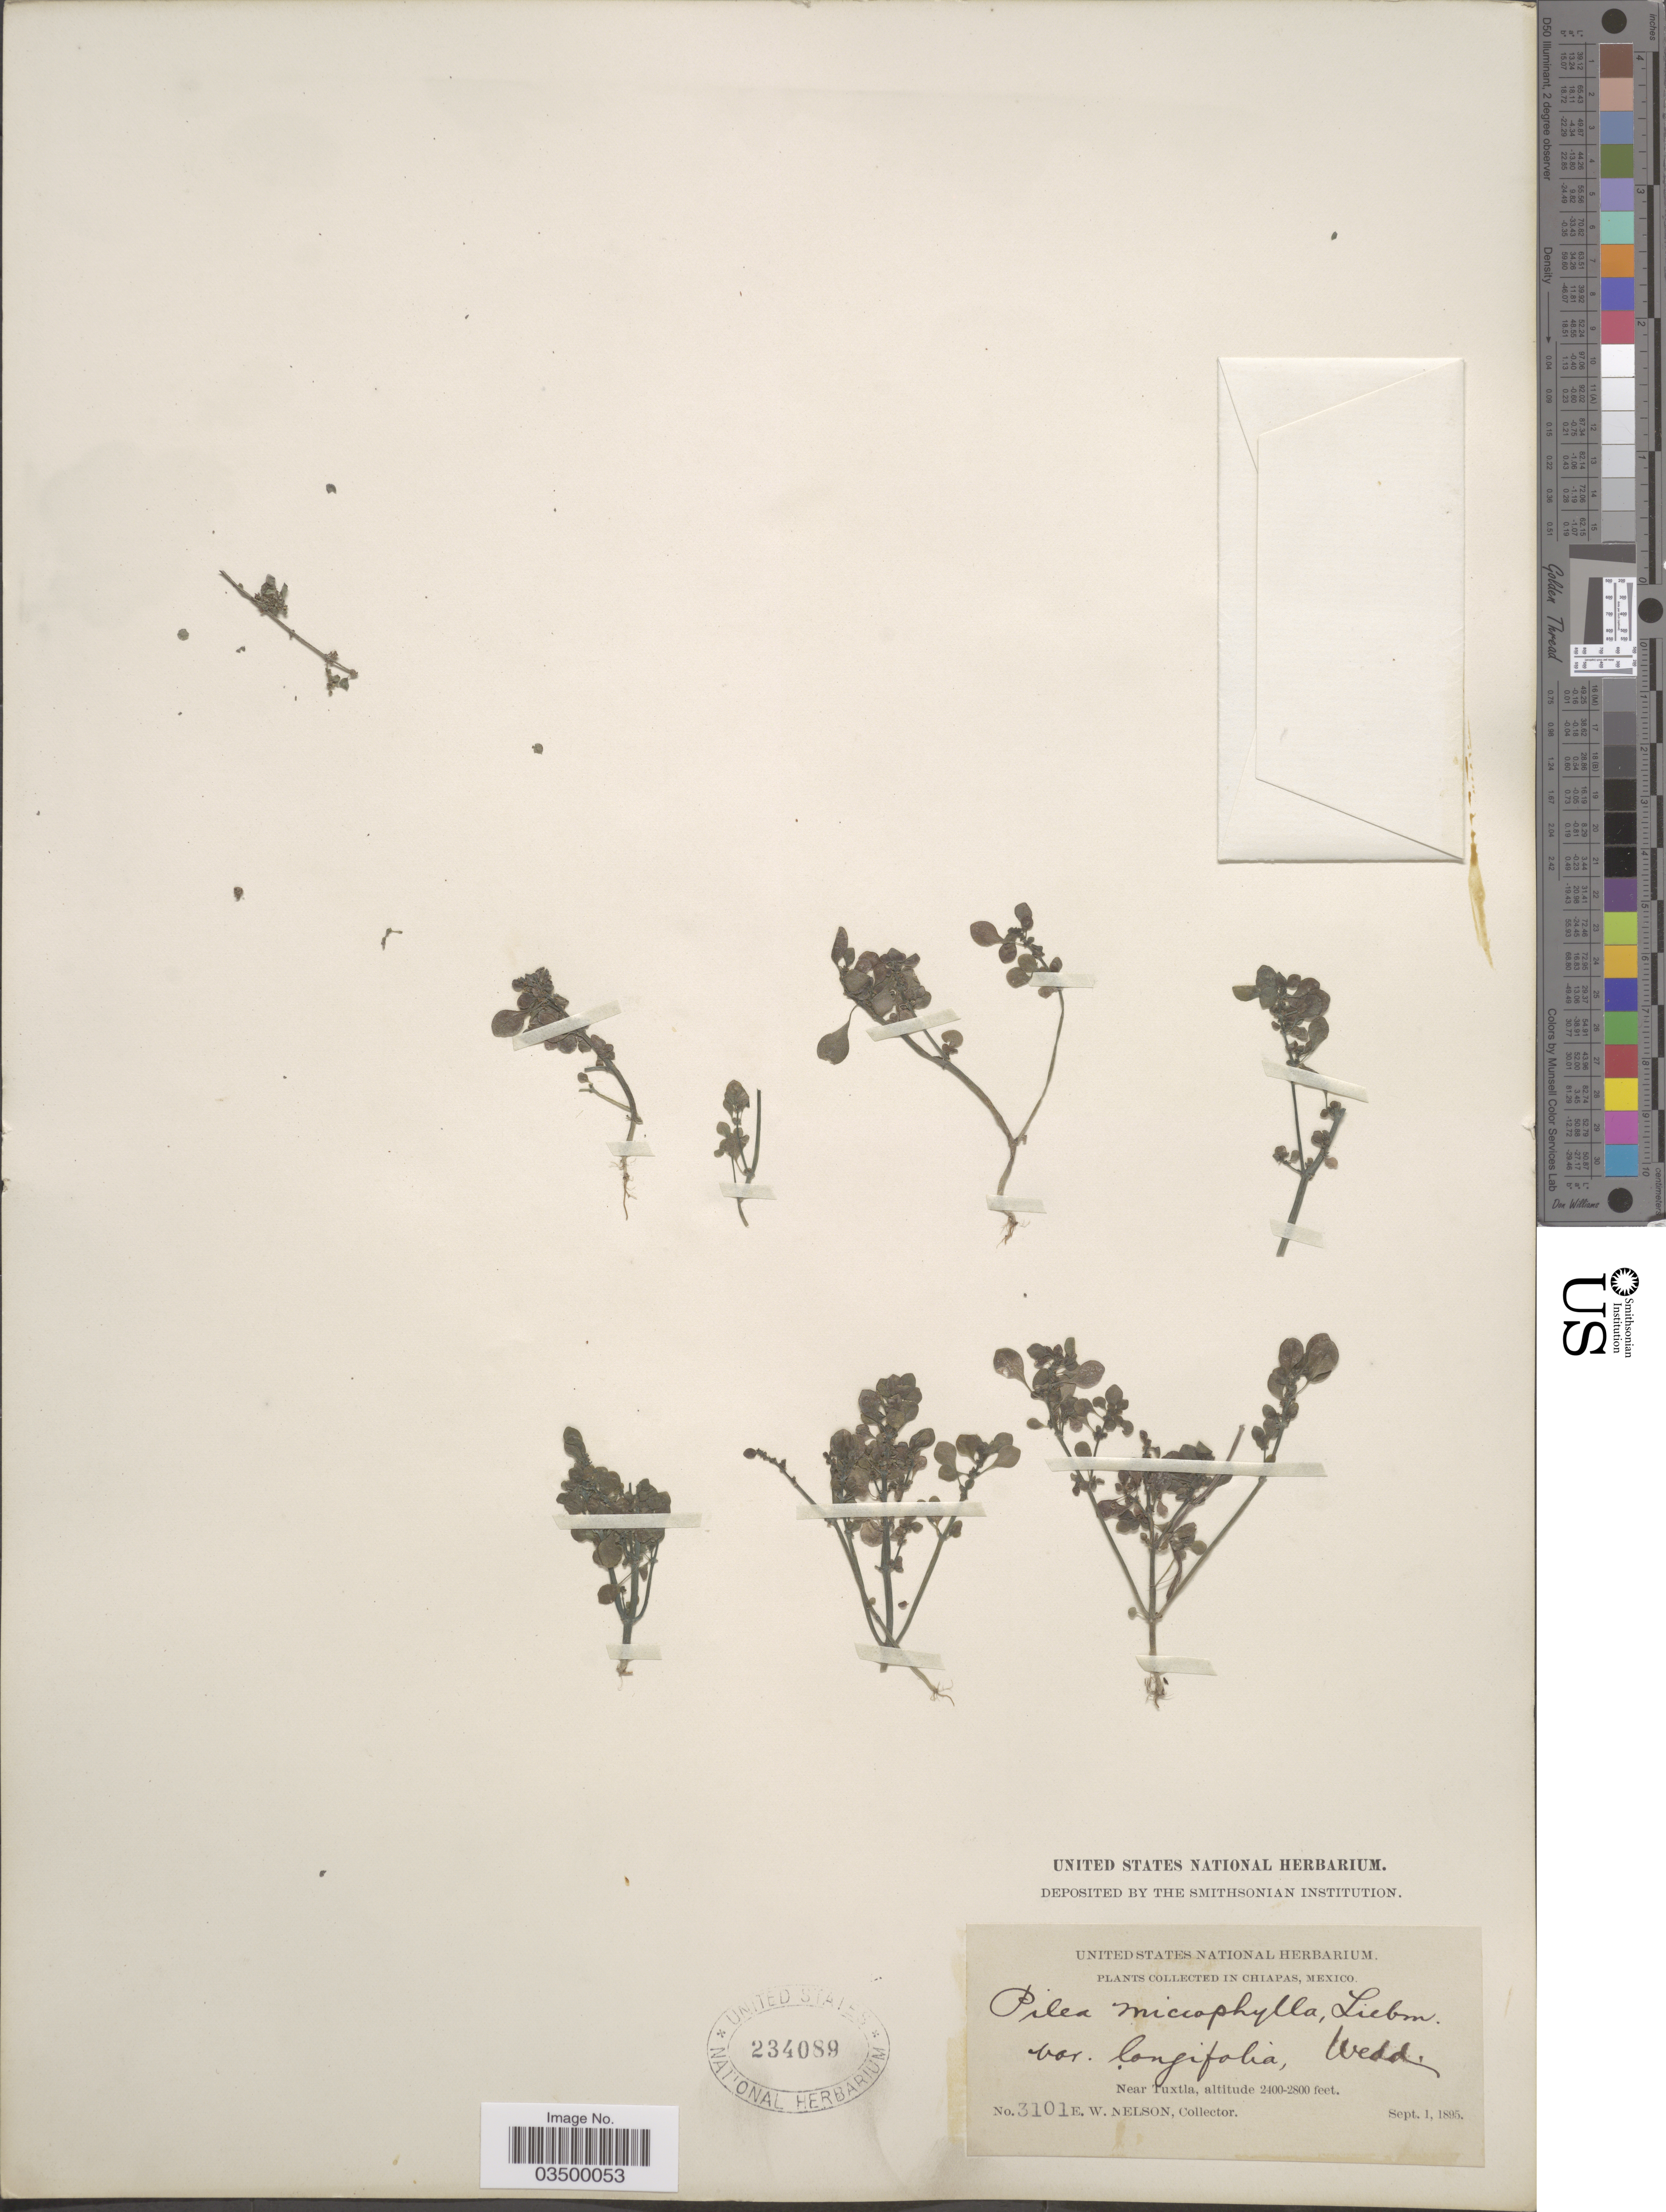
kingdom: Plantae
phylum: Tracheophyta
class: Magnoliopsida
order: Rosales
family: Urticaceae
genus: Pilea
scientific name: Pilea microphylla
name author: (L.) Liebm.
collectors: E. W. Nelson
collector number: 3101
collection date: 1895-09-01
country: Mexico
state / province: Chiapas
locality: Near Tuxtla.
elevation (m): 732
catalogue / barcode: US 234089